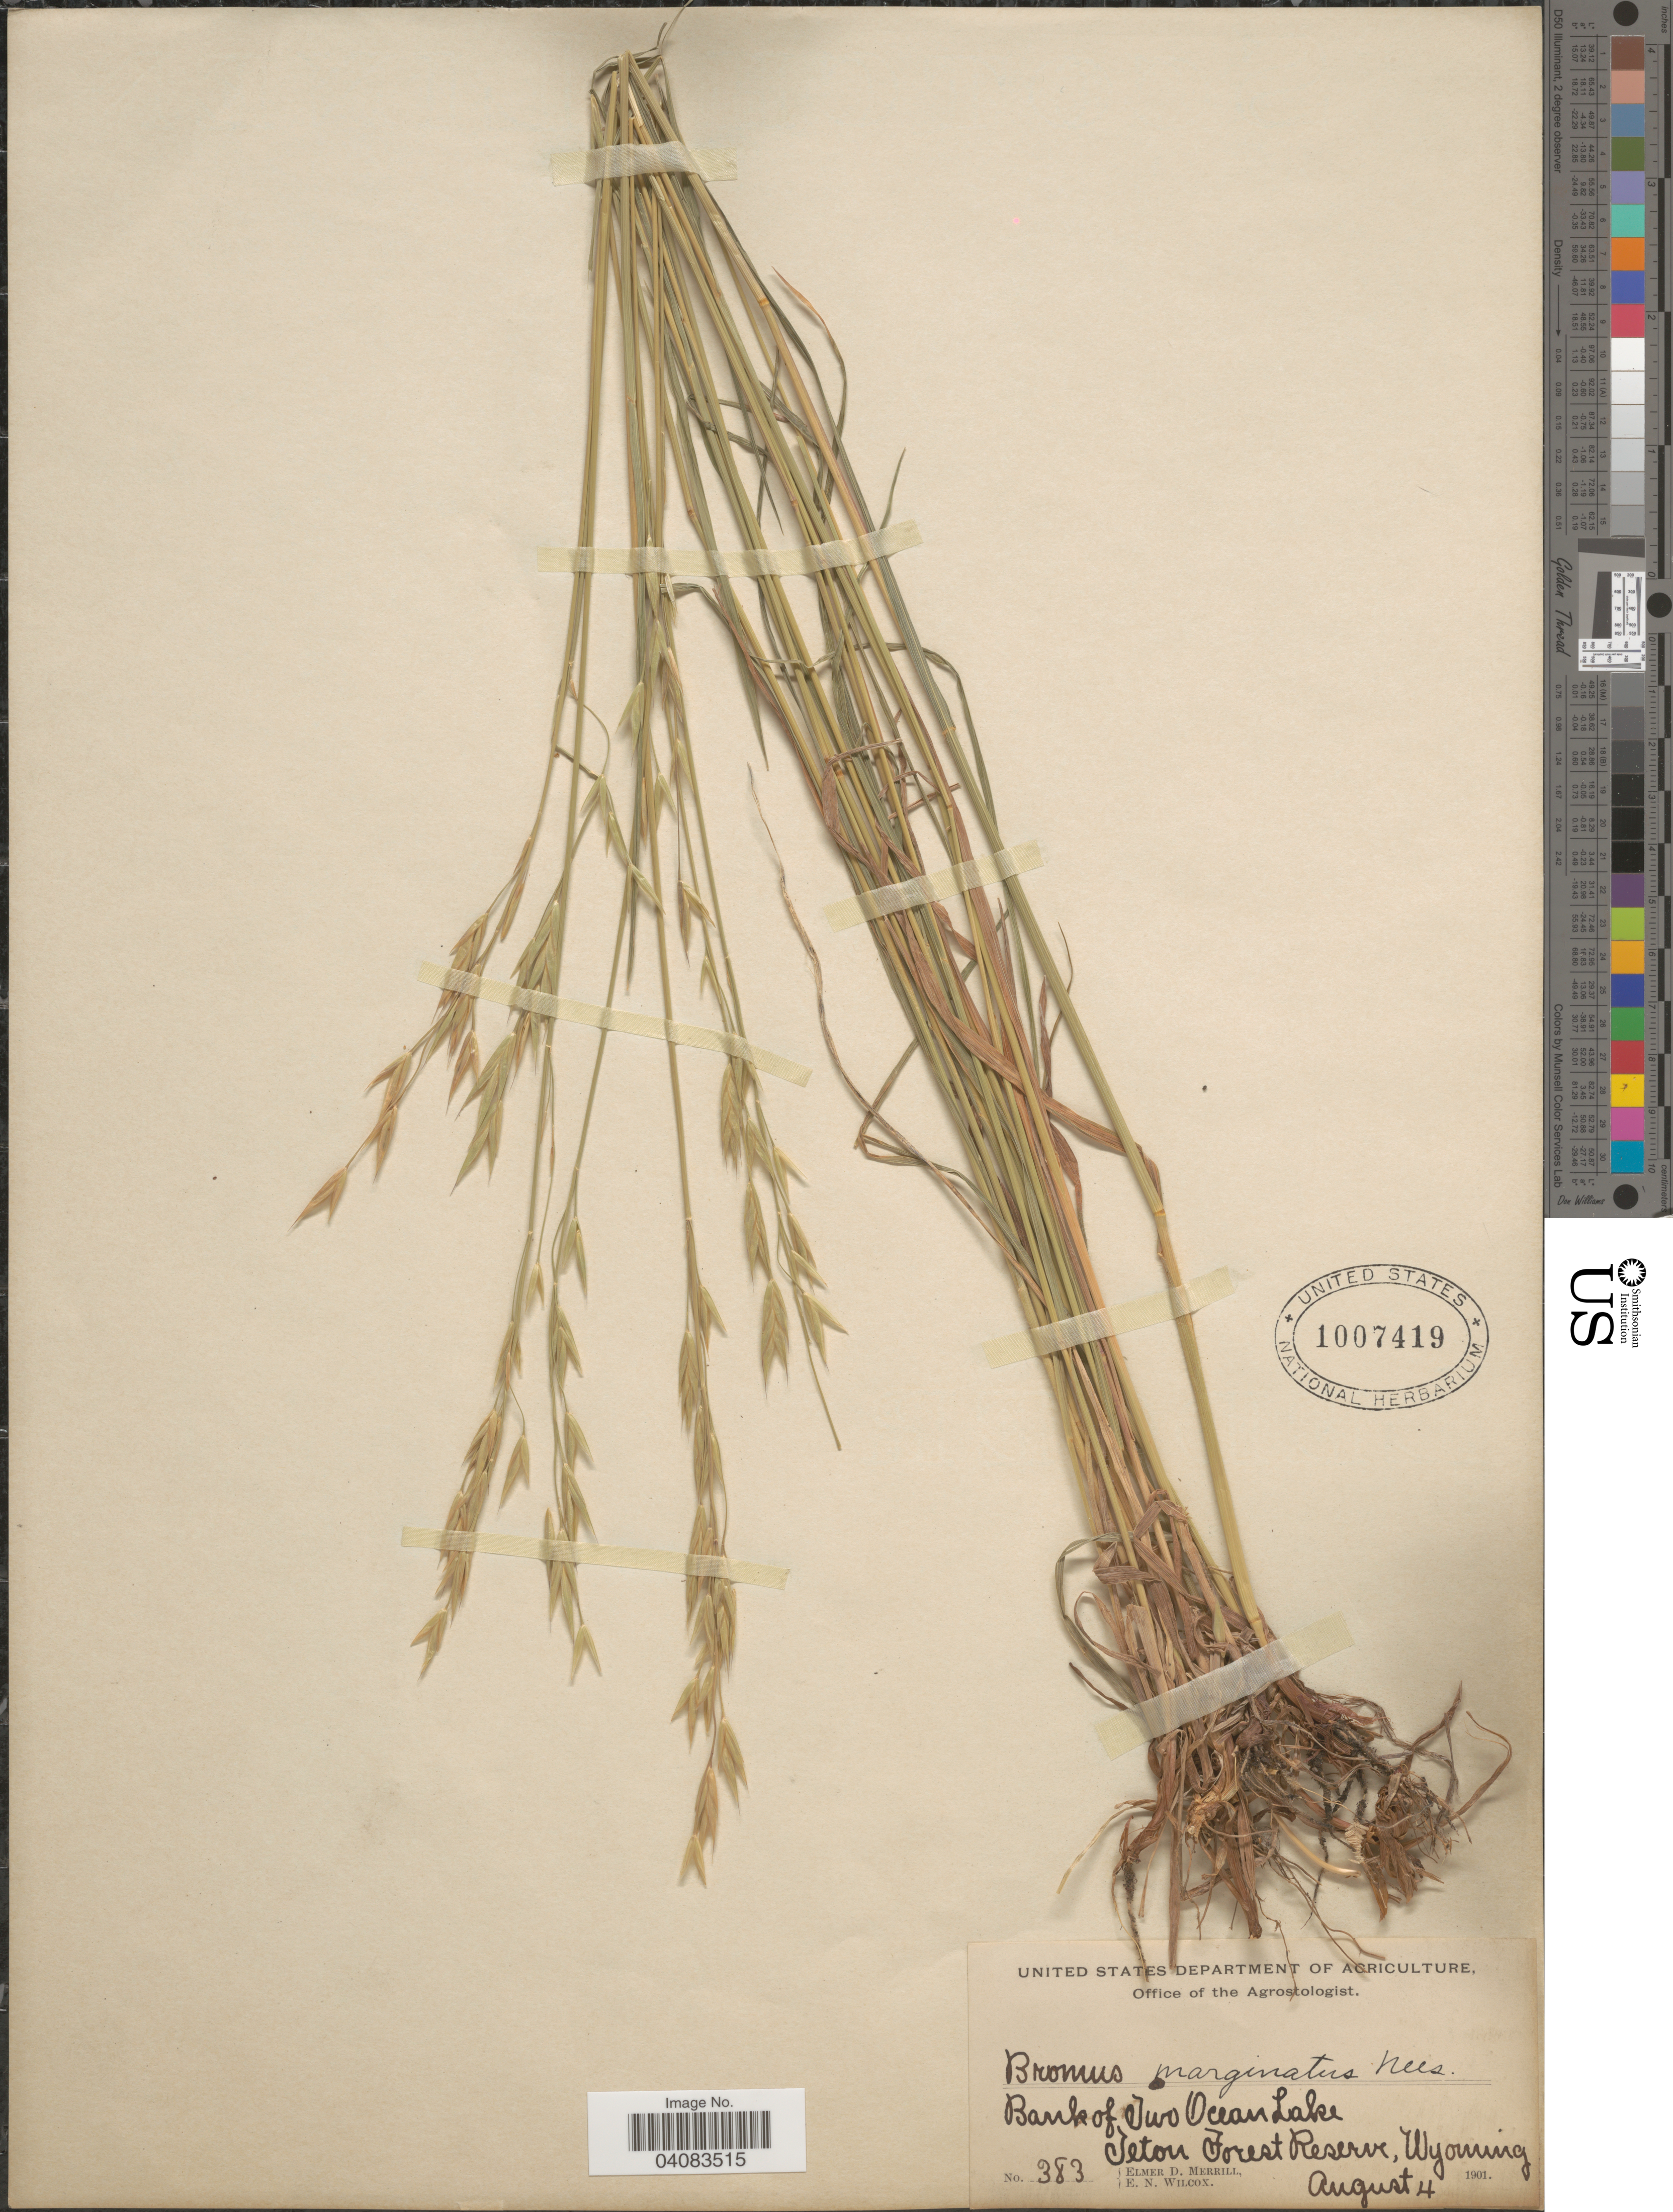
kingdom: Plantae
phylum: Tracheophyta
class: Liliopsida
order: Poales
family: Poaceae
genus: Bromus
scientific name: Bromus marginatus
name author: Nees ex Steud.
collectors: E. D. Merrill & E. Wilcox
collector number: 383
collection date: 1901-08-04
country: United States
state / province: Wyoming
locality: Bank of Two Ocean Lake, Teton Forest Reserve.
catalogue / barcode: US 1007419